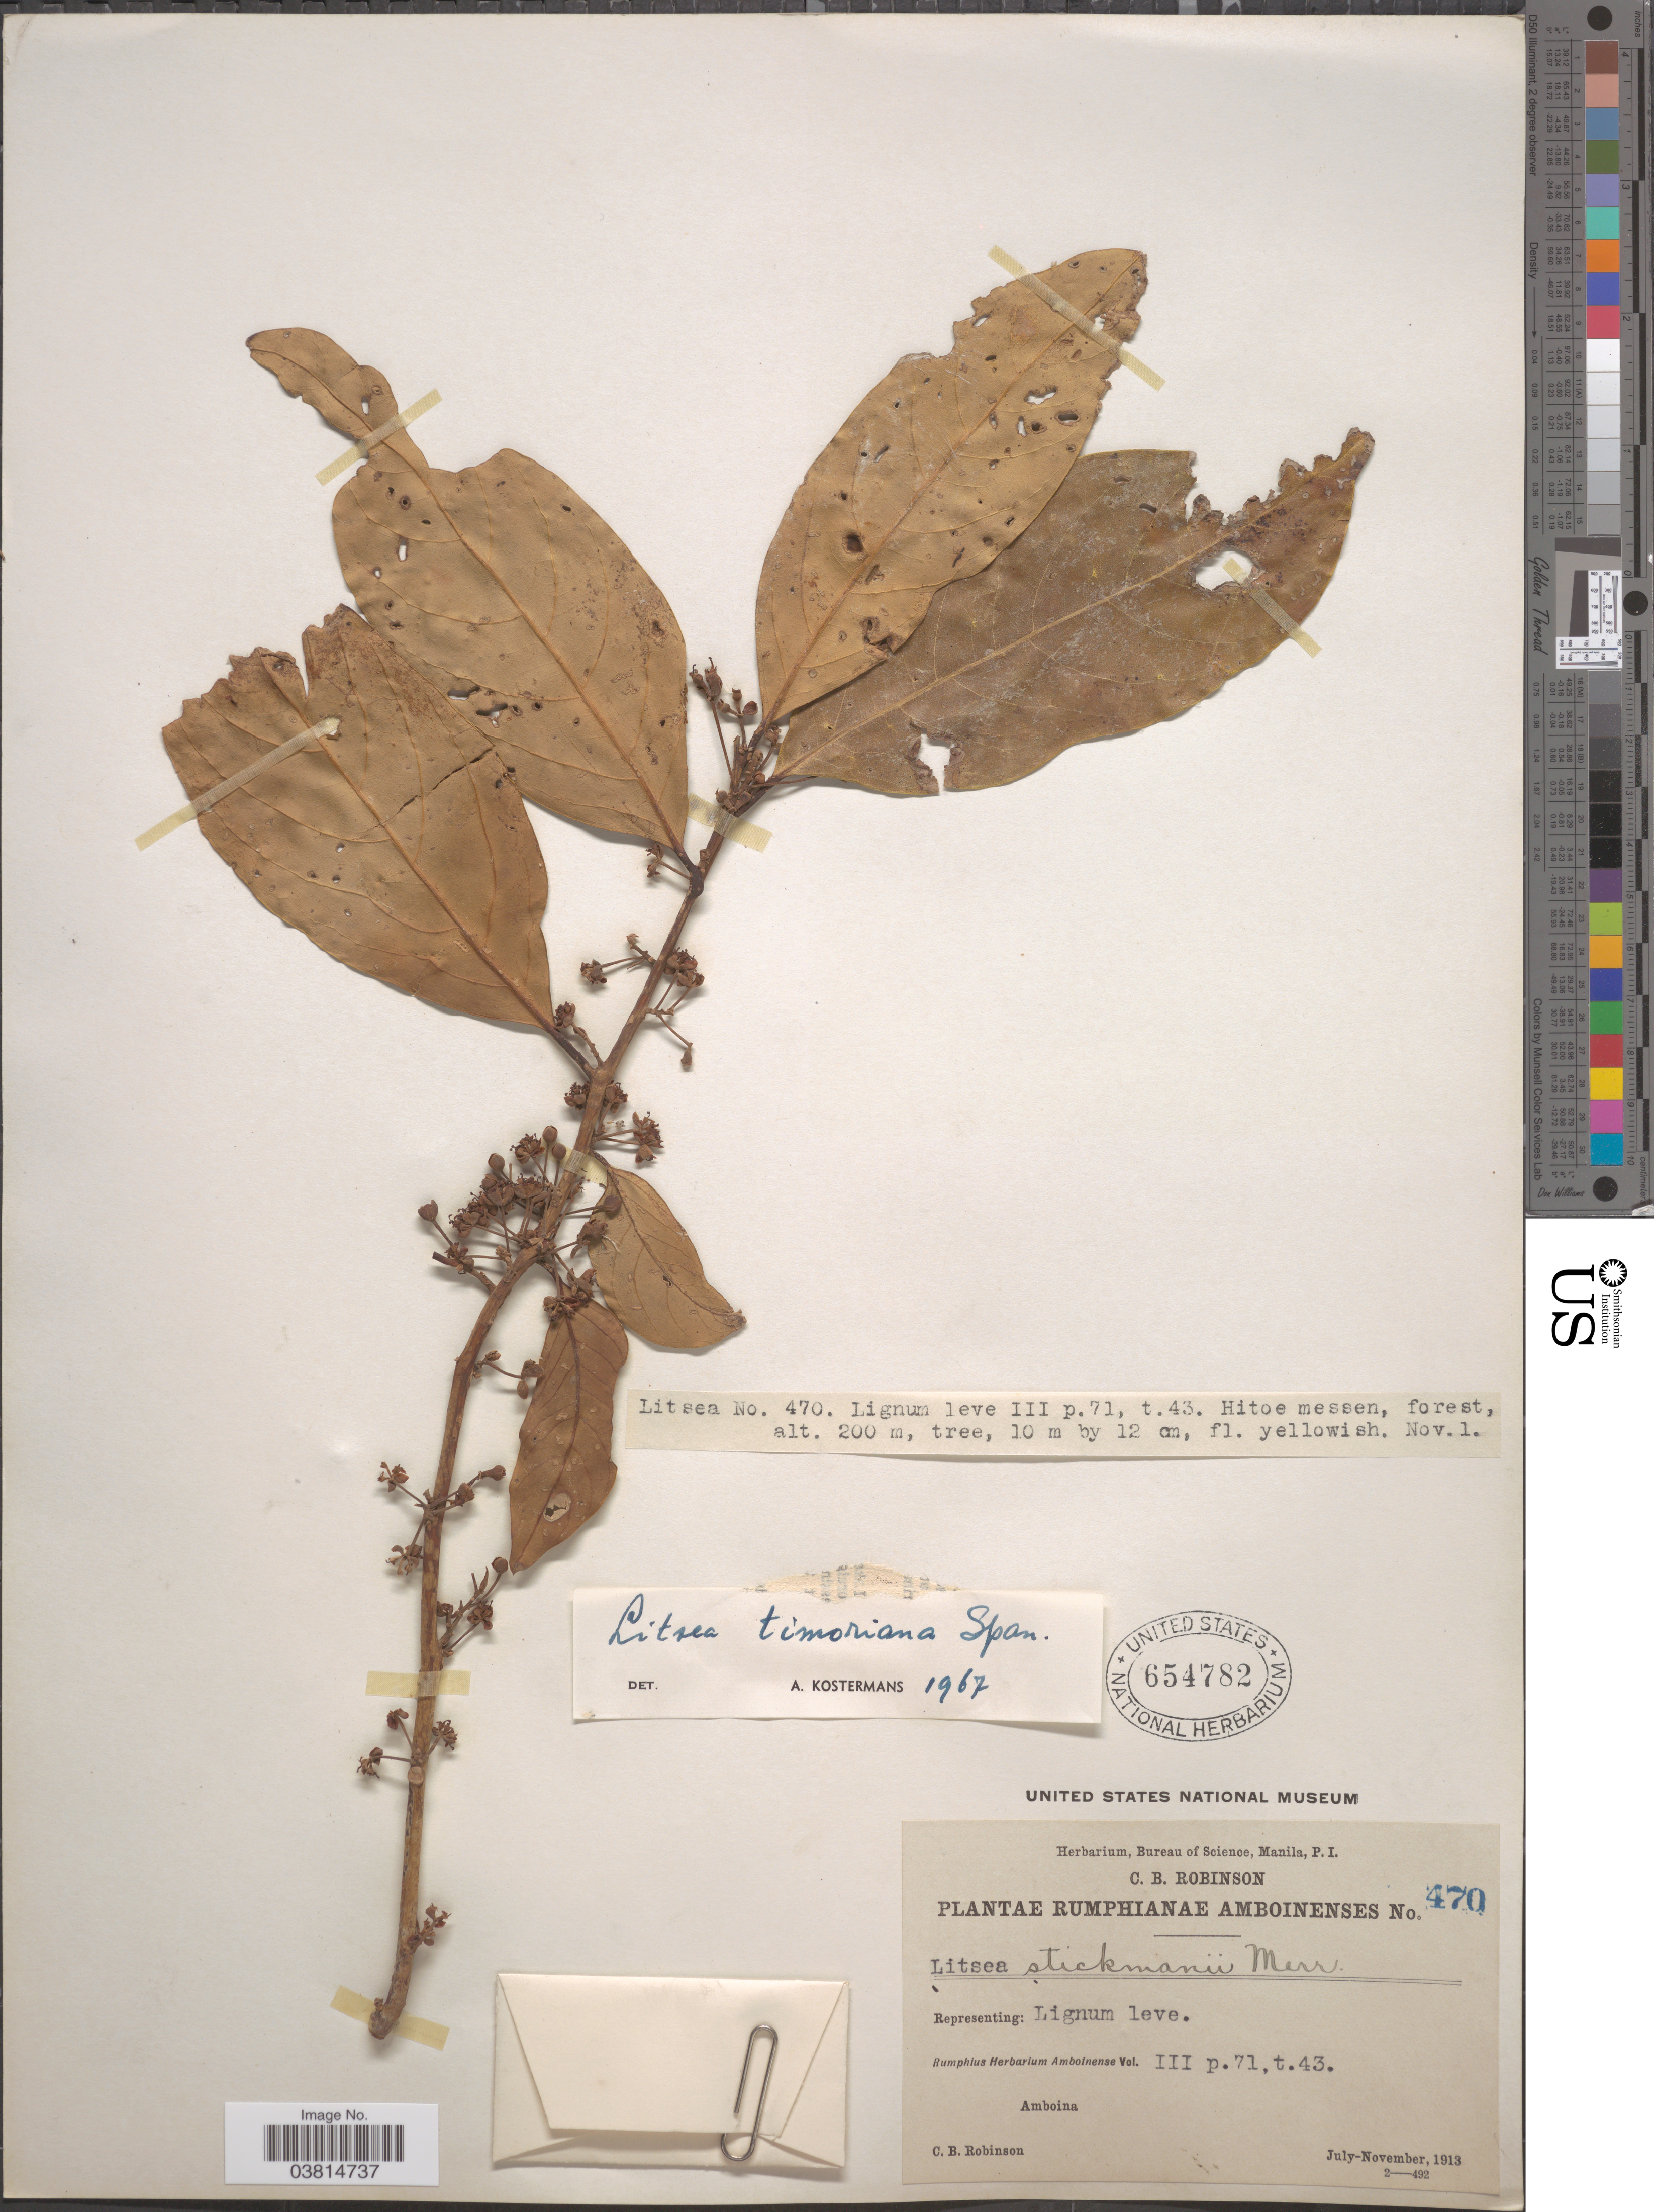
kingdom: Plantae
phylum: Tracheophyta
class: Magnoliopsida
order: Laurales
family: Lauraceae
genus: Litsea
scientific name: Litsea timoriana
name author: Span.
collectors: C. Robinson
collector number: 470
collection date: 1913-11-01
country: Indonesia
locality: Amboina.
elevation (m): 200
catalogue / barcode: US 654782